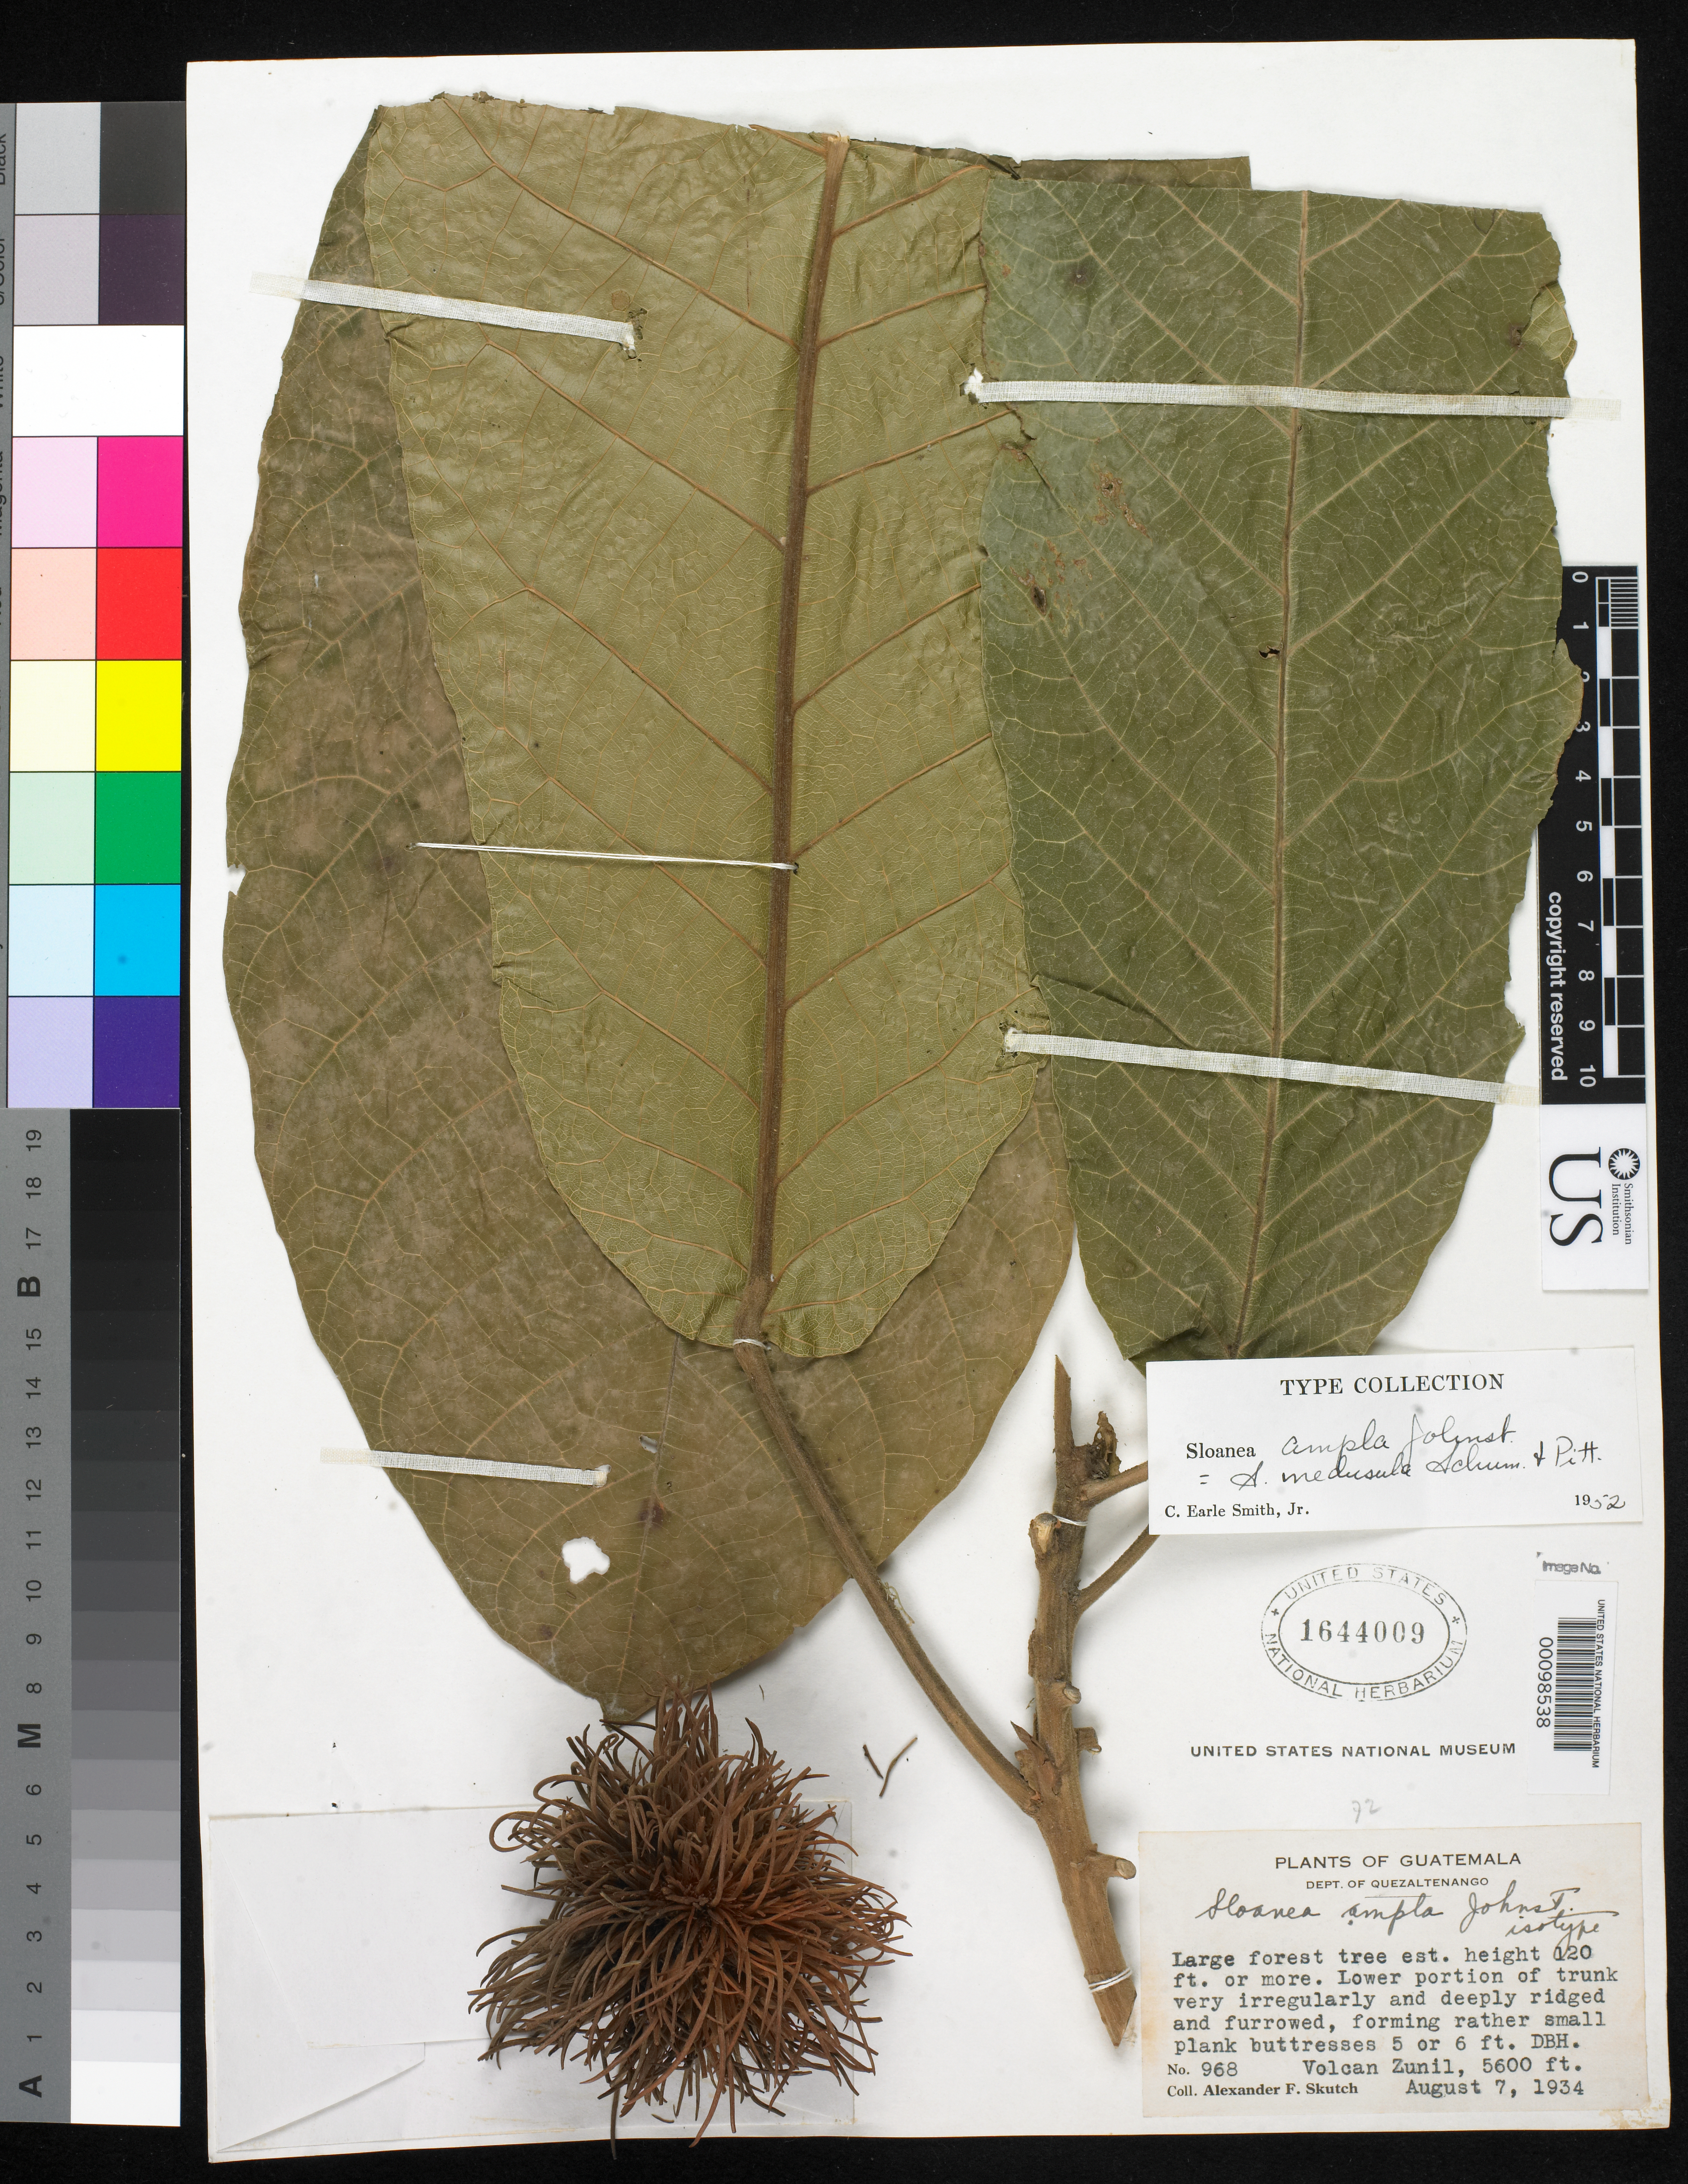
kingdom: Plantae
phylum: Tracheophyta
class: Magnoliopsida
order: Oxalidales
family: Elaeocarpaceae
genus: Sloanea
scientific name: Sloanea ampla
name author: I.M. Johnst.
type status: Isotype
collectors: A. F. Skutch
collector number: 968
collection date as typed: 07 Aug 1934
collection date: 1934-08-07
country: Guatemala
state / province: Quetzaltenango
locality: Volcan Zunil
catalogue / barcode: US 1644009